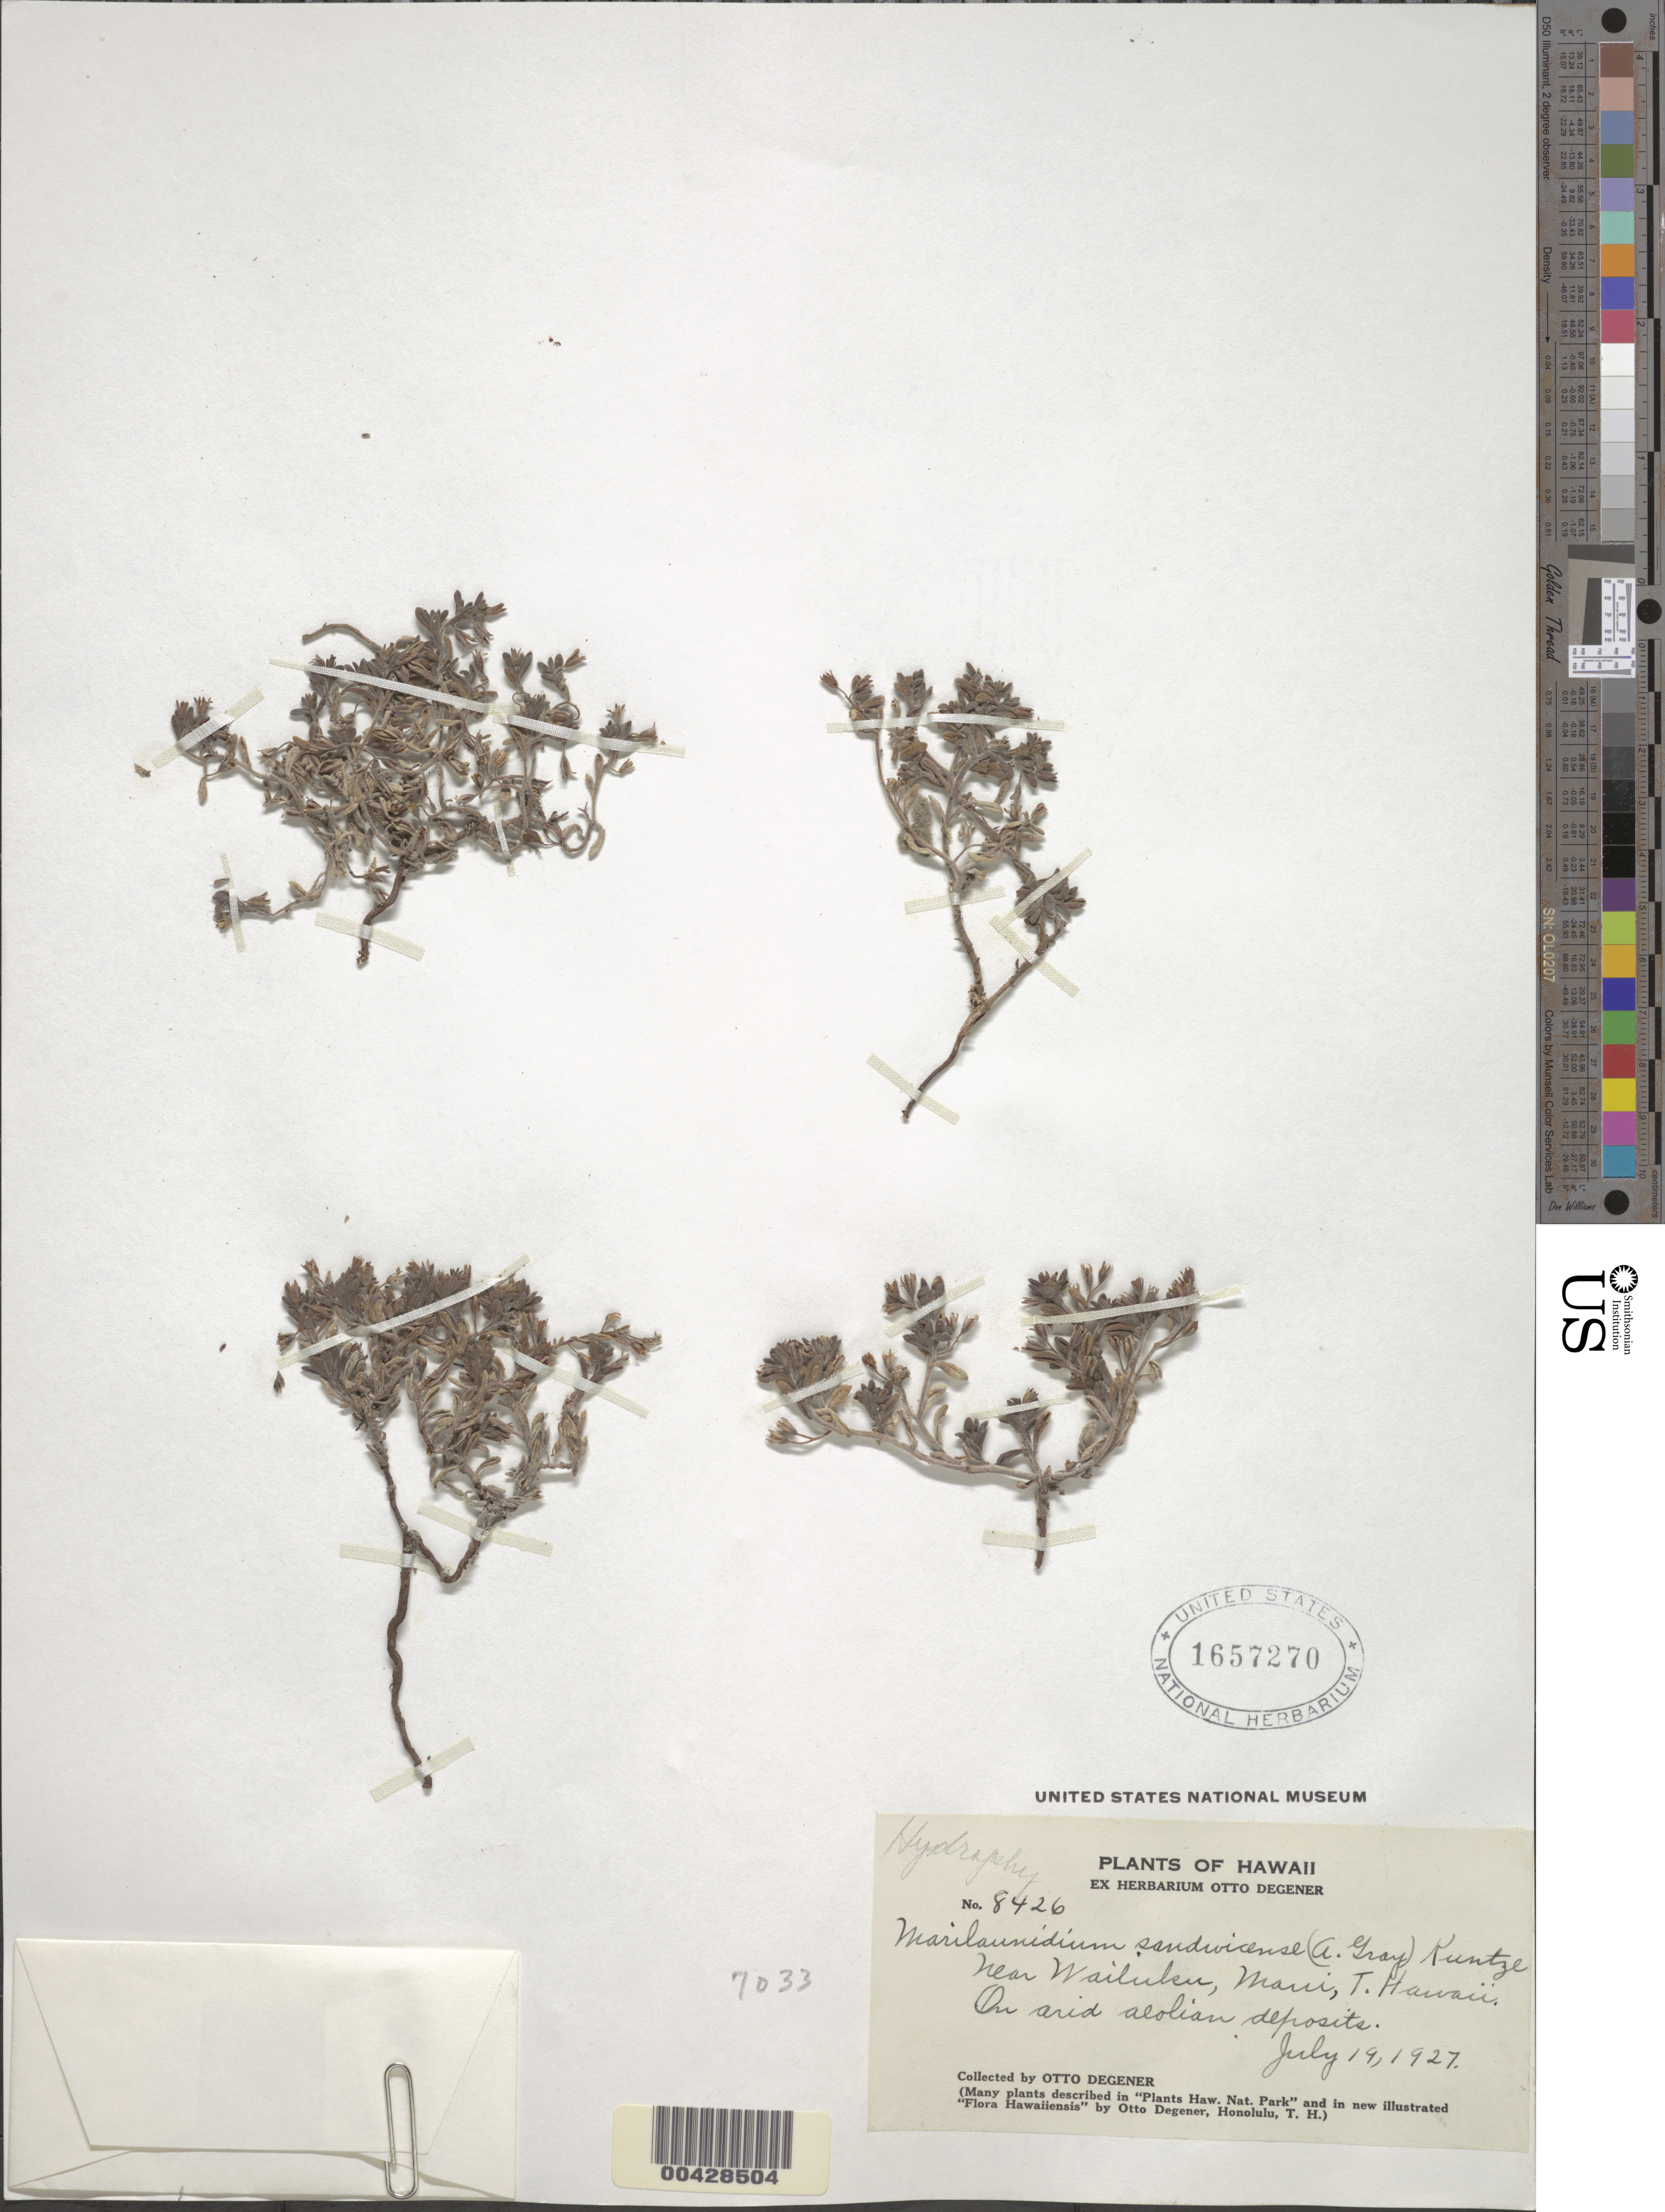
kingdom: Plantae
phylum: Tracheophyta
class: Magnoliopsida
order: Boraginales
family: Namaceae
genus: Nama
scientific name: Nama sandwicensis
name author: A. Gray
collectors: O. Degener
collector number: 8426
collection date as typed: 19 Jul 1927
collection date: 1927-07-19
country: United States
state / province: Hawaii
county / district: Maui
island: Maui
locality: Near Wailuku.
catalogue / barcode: US 1657270